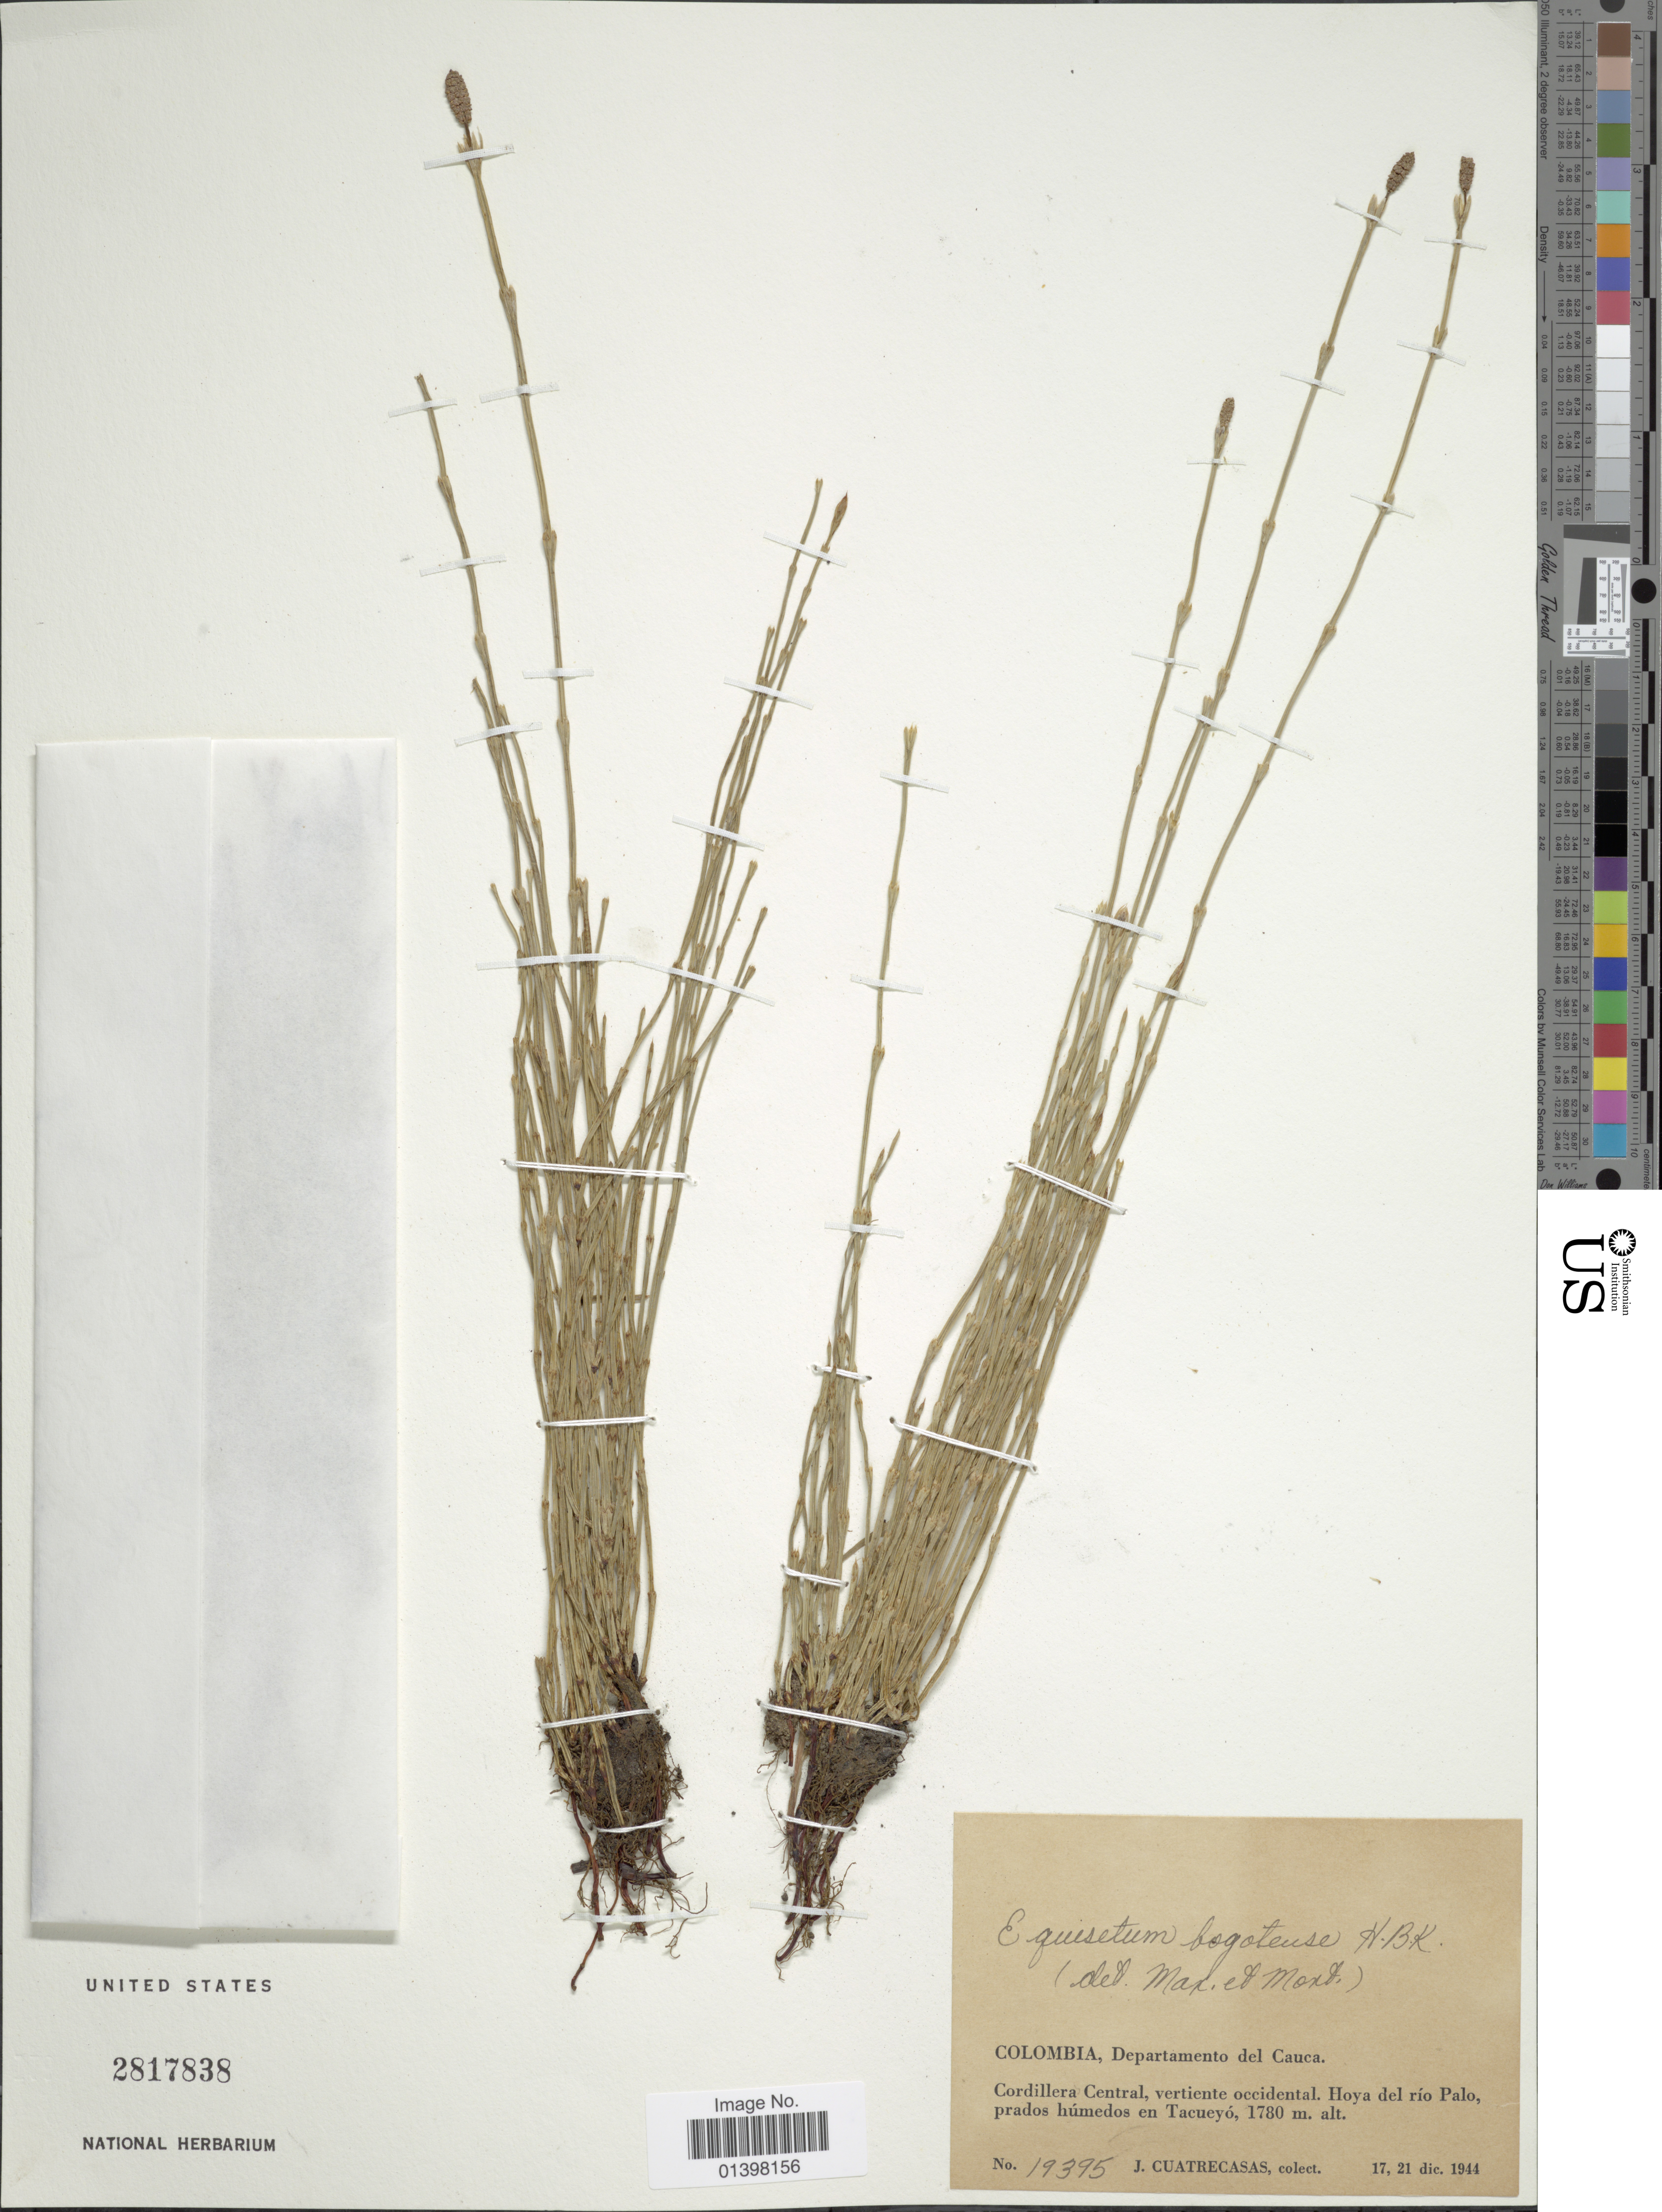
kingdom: Plantae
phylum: Tracheophyta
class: Polypodiopsida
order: Equisetales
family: Equisetaceae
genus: Equisetum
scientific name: Equisetum bogotense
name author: Kunth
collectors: J. Cuatrecasas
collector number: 19395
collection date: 1944-12-17/1944-12-21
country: Colombia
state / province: Cauca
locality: Cordillera central, vertiente occidental. Hoya del rio Palo, prados húmedos en Tacueyó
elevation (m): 1780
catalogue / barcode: US 2817838